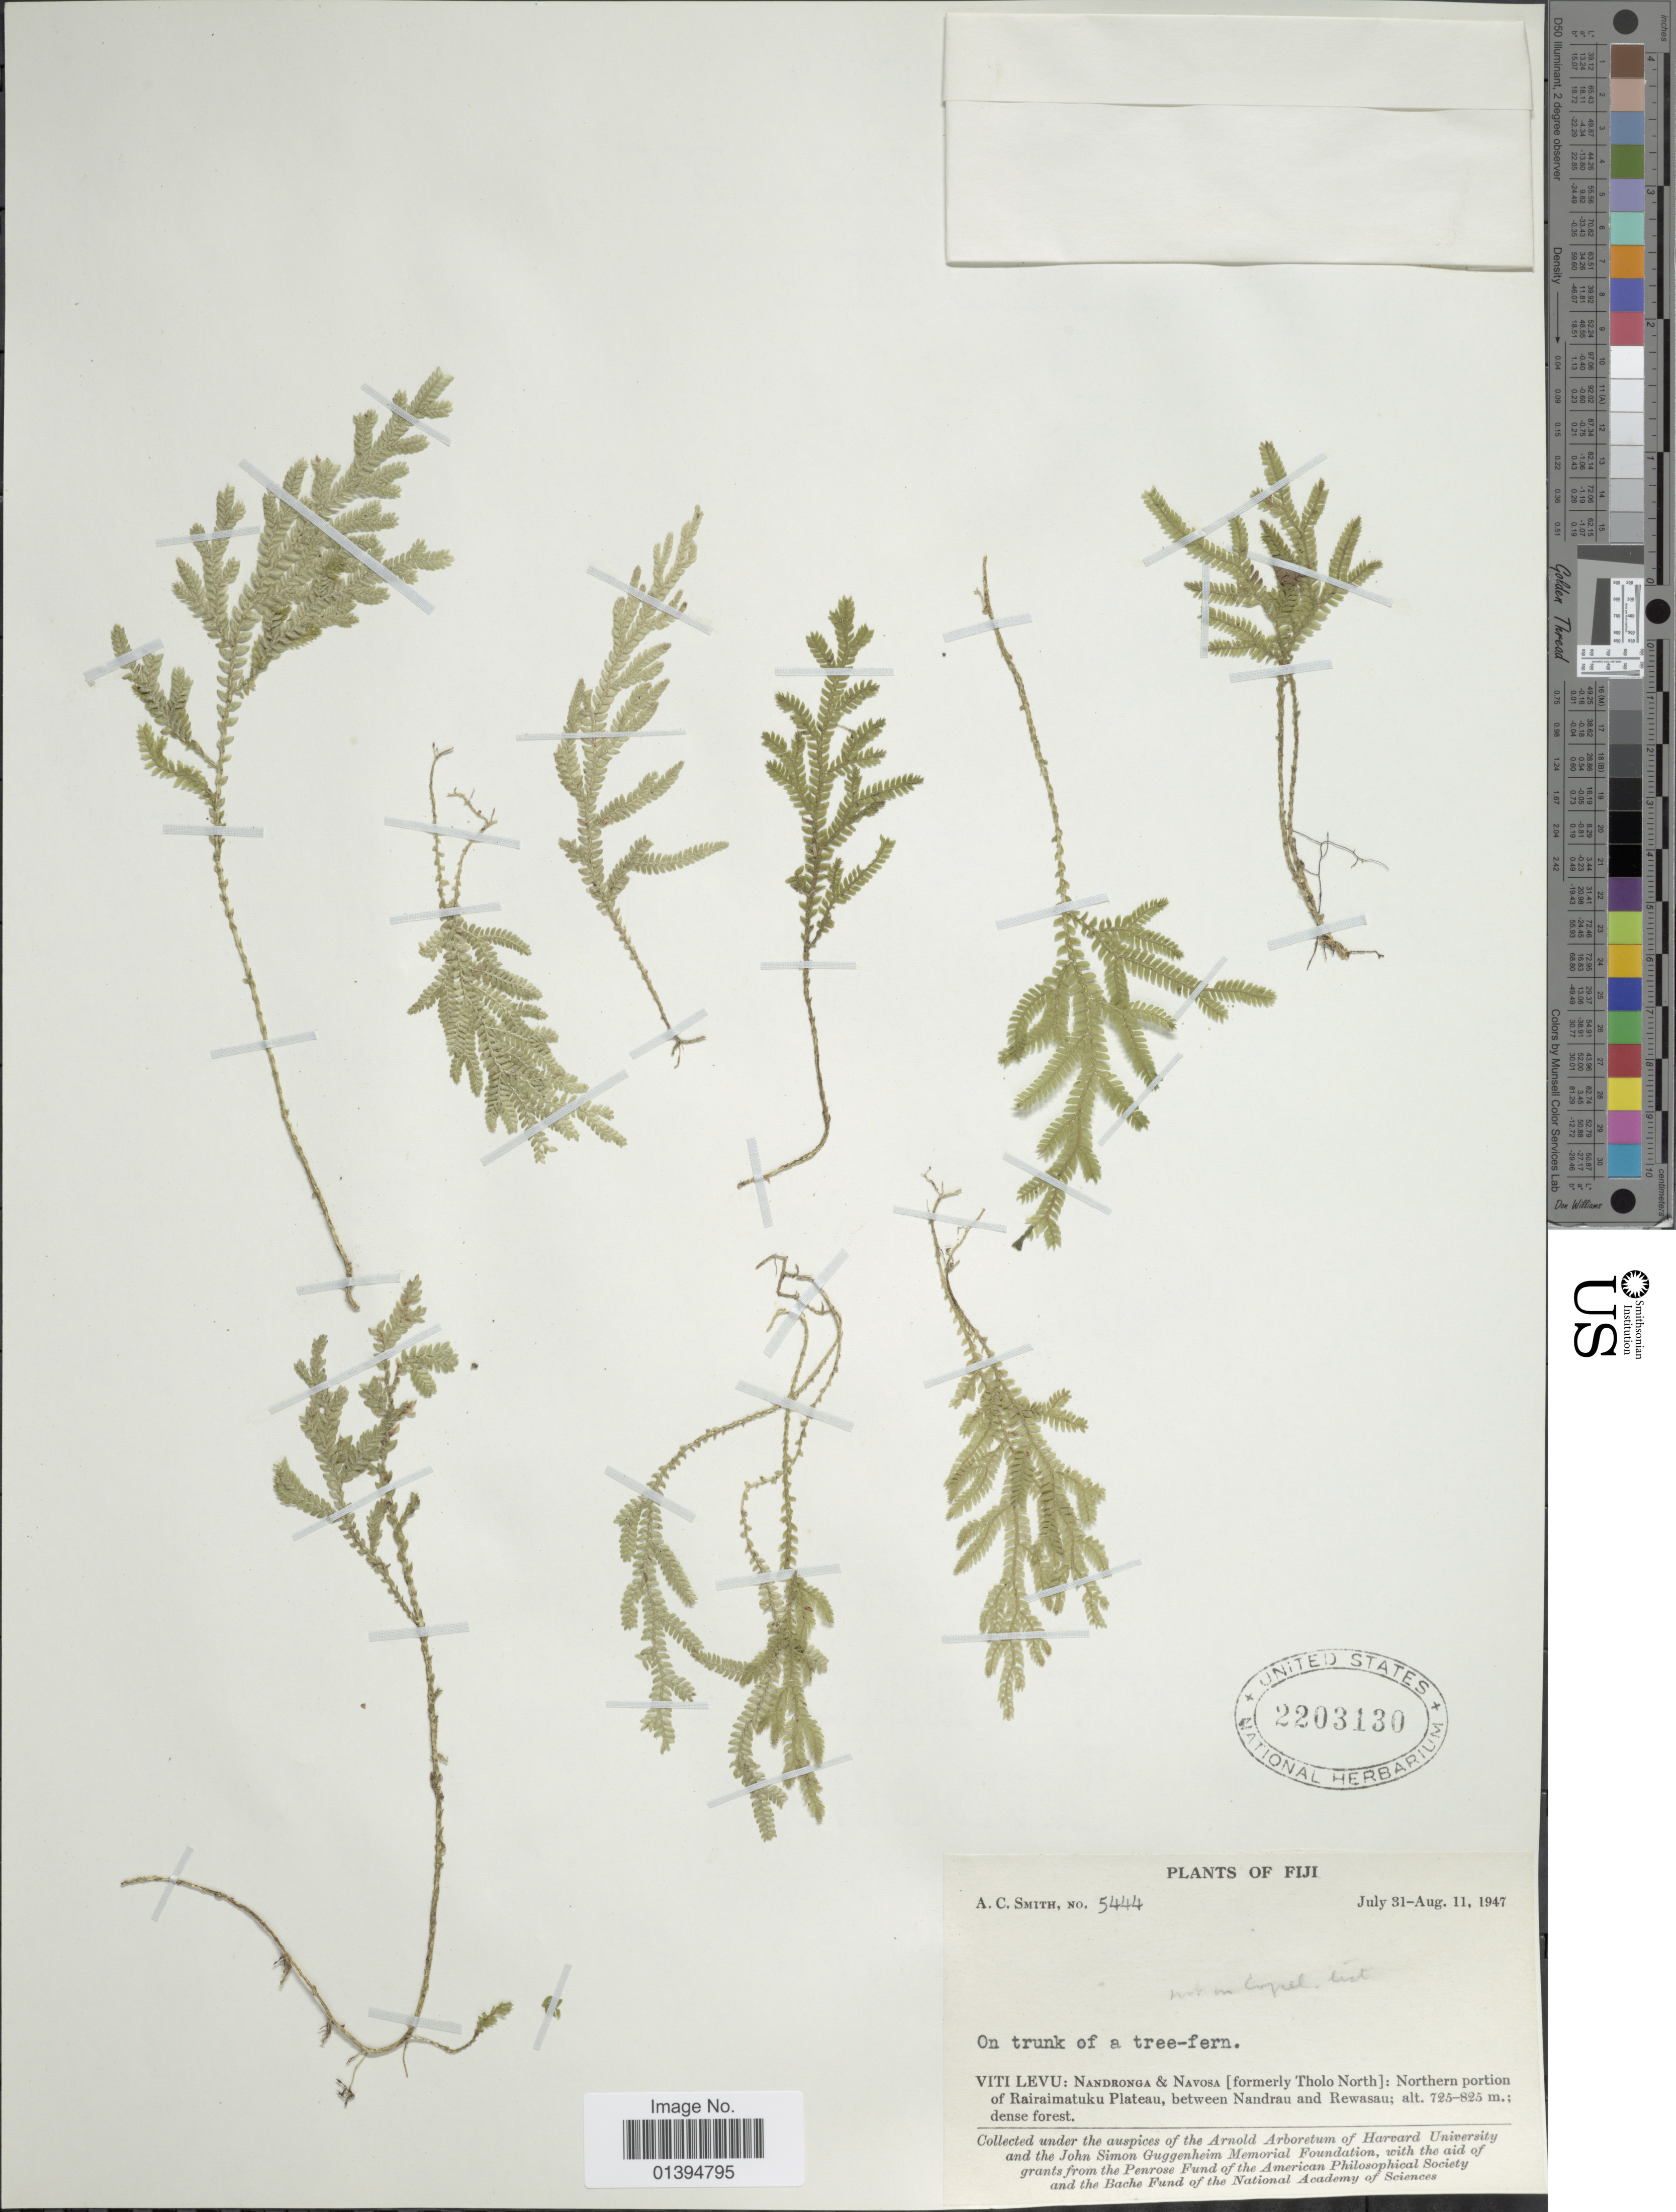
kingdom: Plantae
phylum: Tracheophyta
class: Lycopodiopsida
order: Selaginellales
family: Selaginellaceae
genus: Selaginella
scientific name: Selaginella sp.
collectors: A. C. Smith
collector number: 5444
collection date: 1947-07-31/1947-08-11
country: Fiji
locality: Viti Levu: Nandronga & Navosa [formerly Tholo North]: Northern portion of Rairaimatuku Plateau, between Nandrau and Rewasau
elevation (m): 725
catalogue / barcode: US 2203130